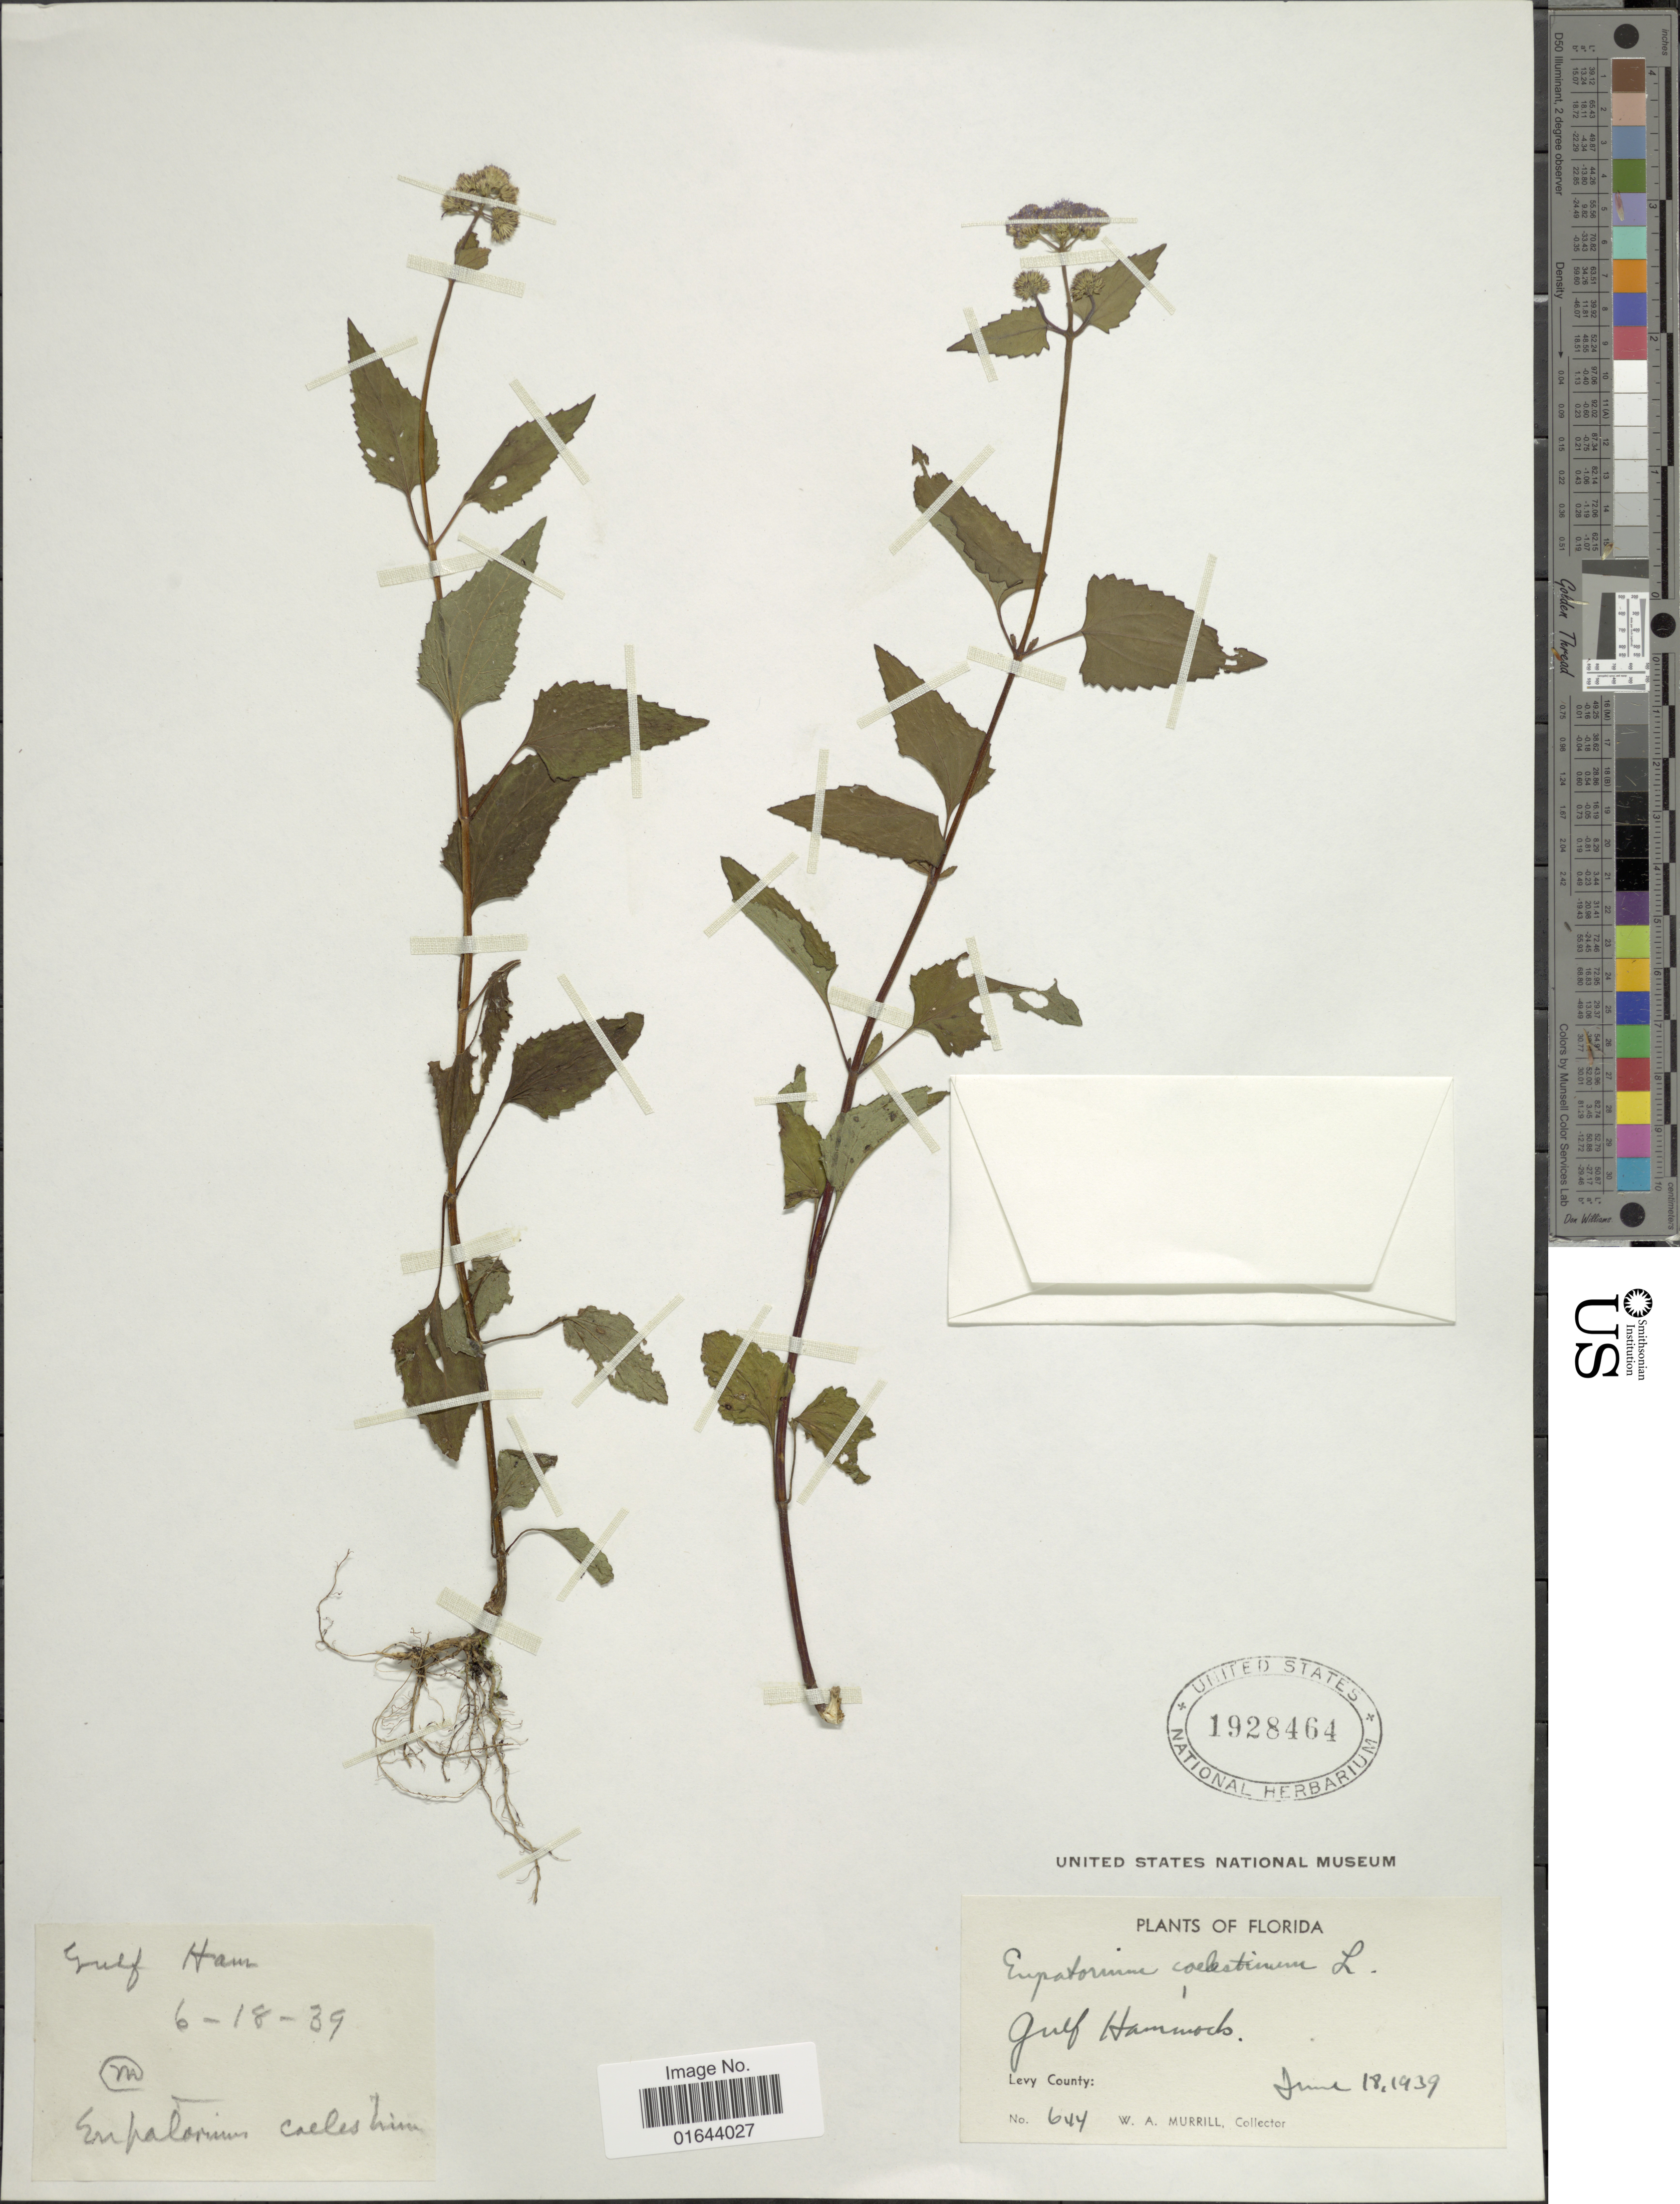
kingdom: Plantae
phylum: Tracheophyta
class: Magnoliopsida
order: Asterales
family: Asteraceae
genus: Conoclinium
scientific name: Conoclinium coelestinum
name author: (L.) DC.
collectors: W. A. Murrill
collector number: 644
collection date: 1939-06-18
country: United States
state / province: Florida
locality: Gulf Hammocks. Levy County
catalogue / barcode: US 1928464